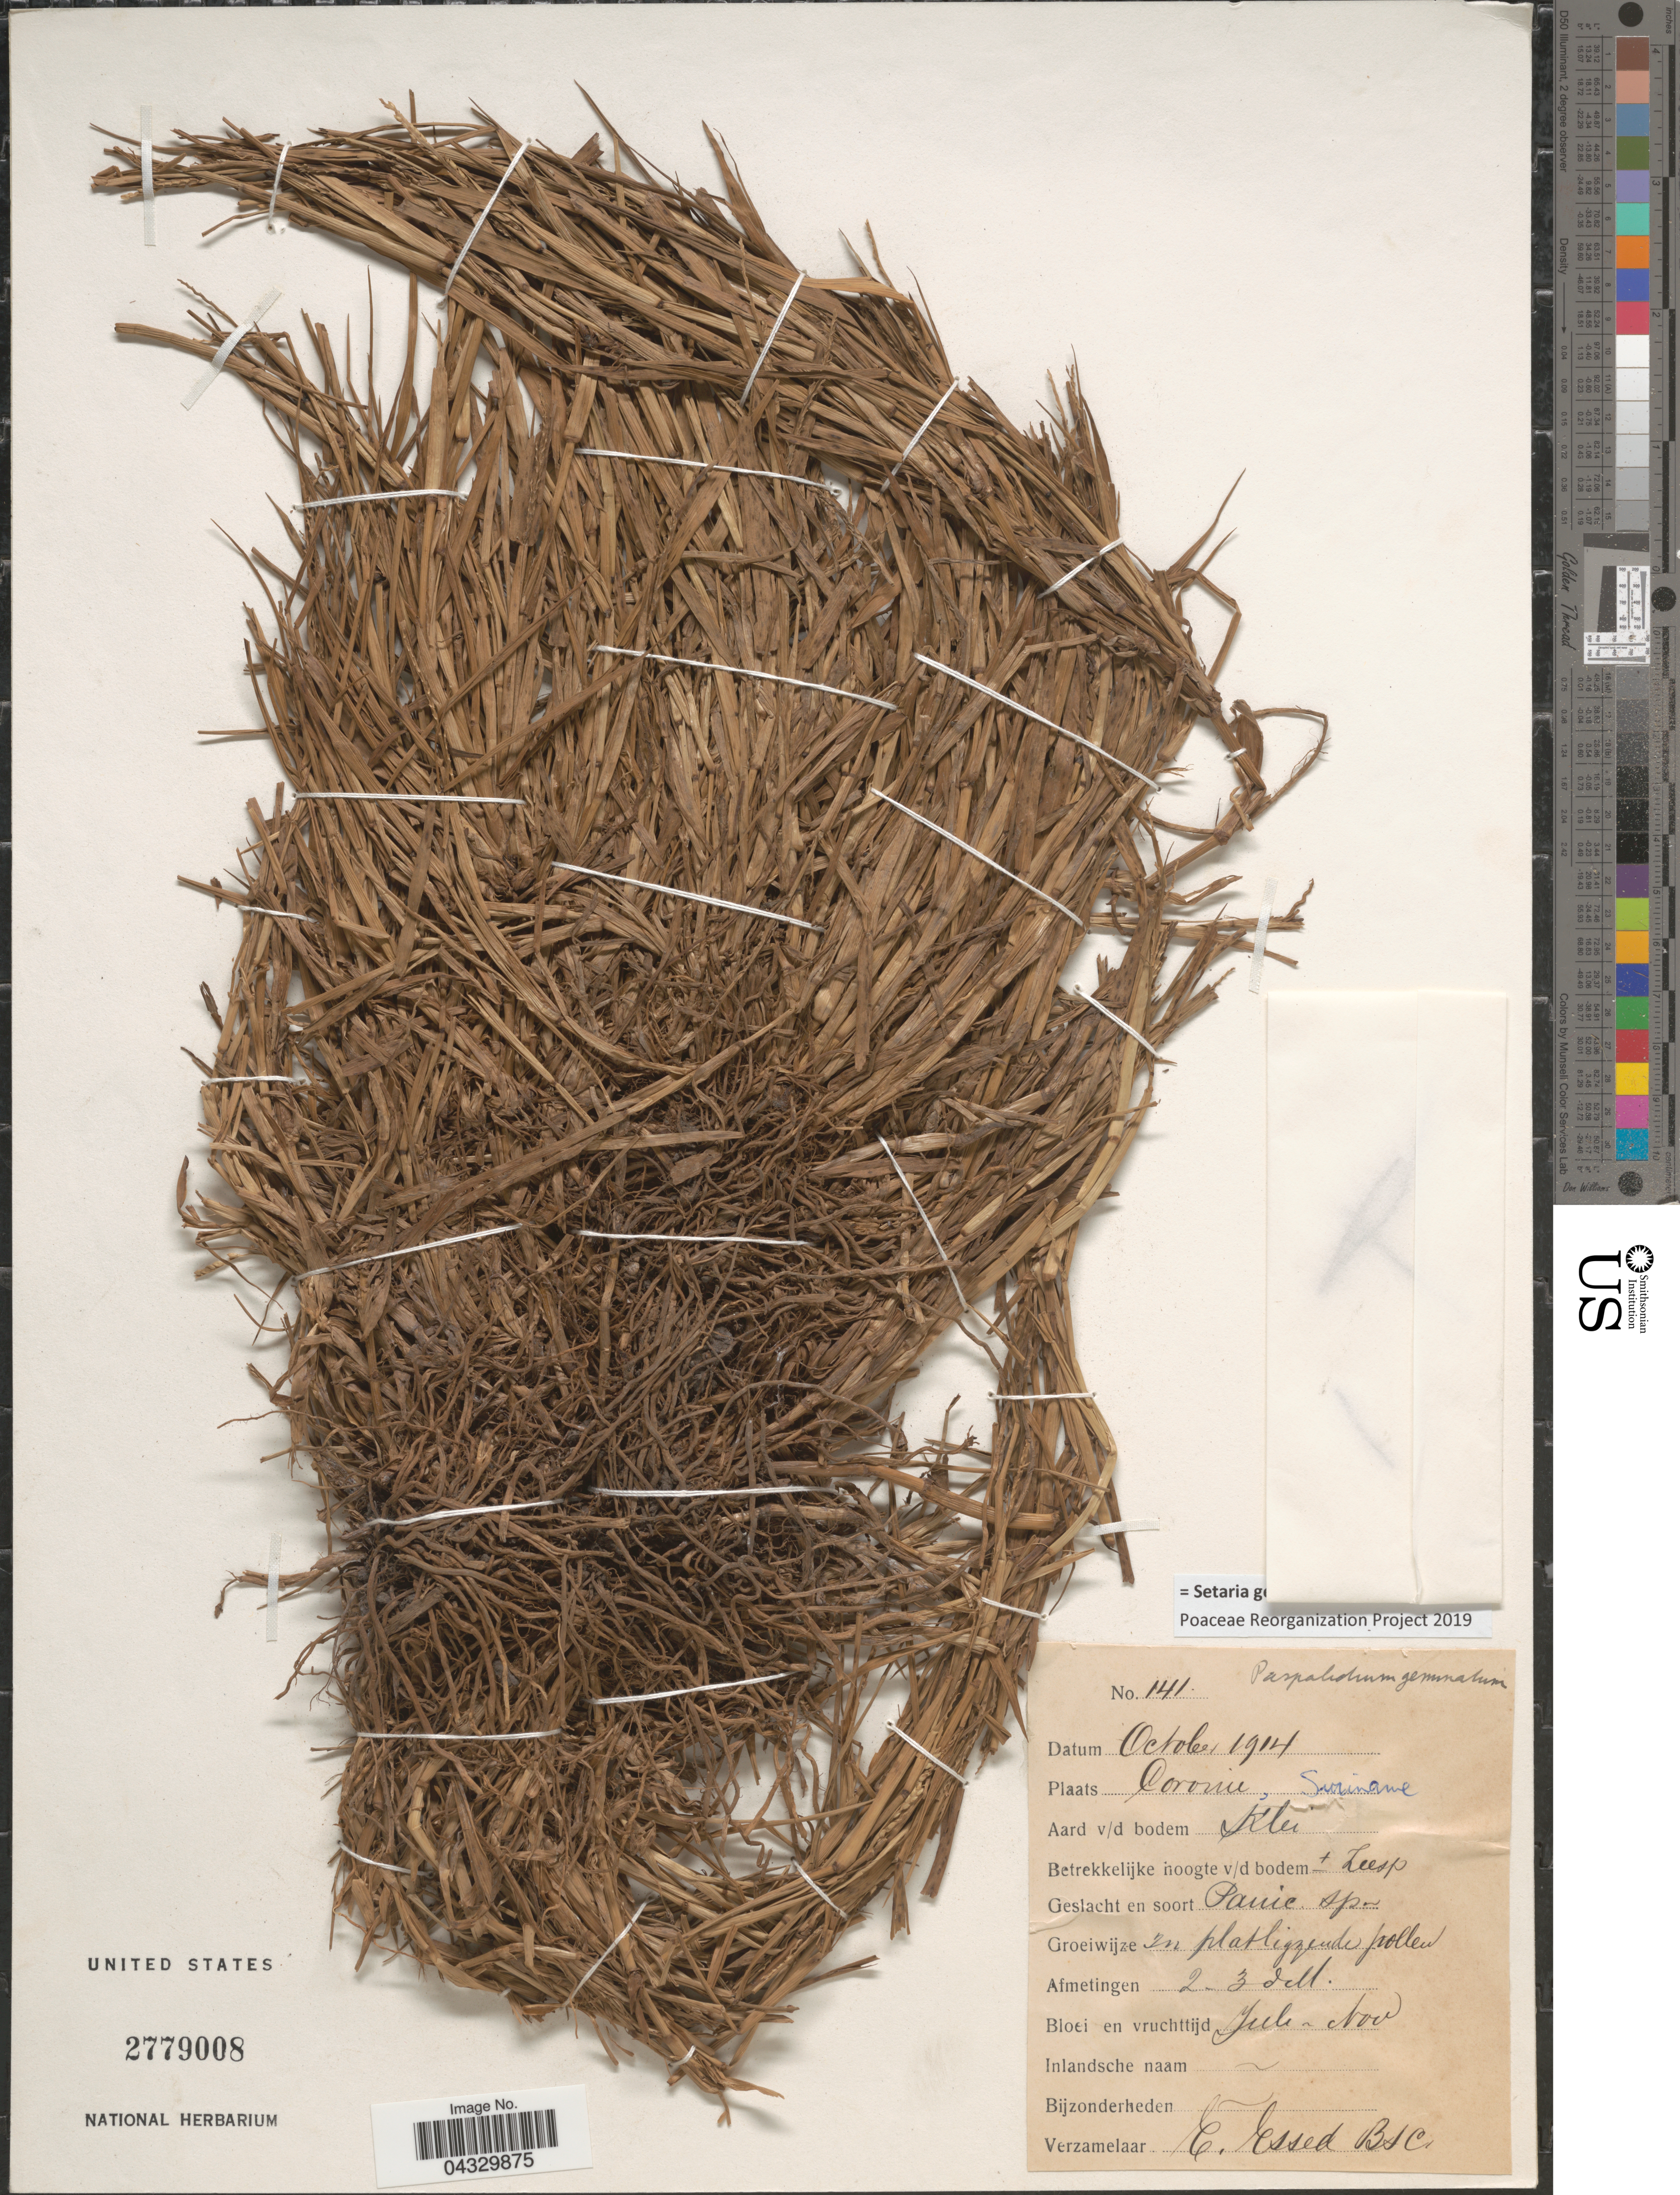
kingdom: Plantae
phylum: Tracheophyta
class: Liliopsida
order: Poales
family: Poaceae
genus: Setaria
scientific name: Setaria geminata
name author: (Forssk.) Veldkamp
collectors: E. Essed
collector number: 141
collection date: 1914-10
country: Suriname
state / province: Coronie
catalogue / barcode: US 2779008